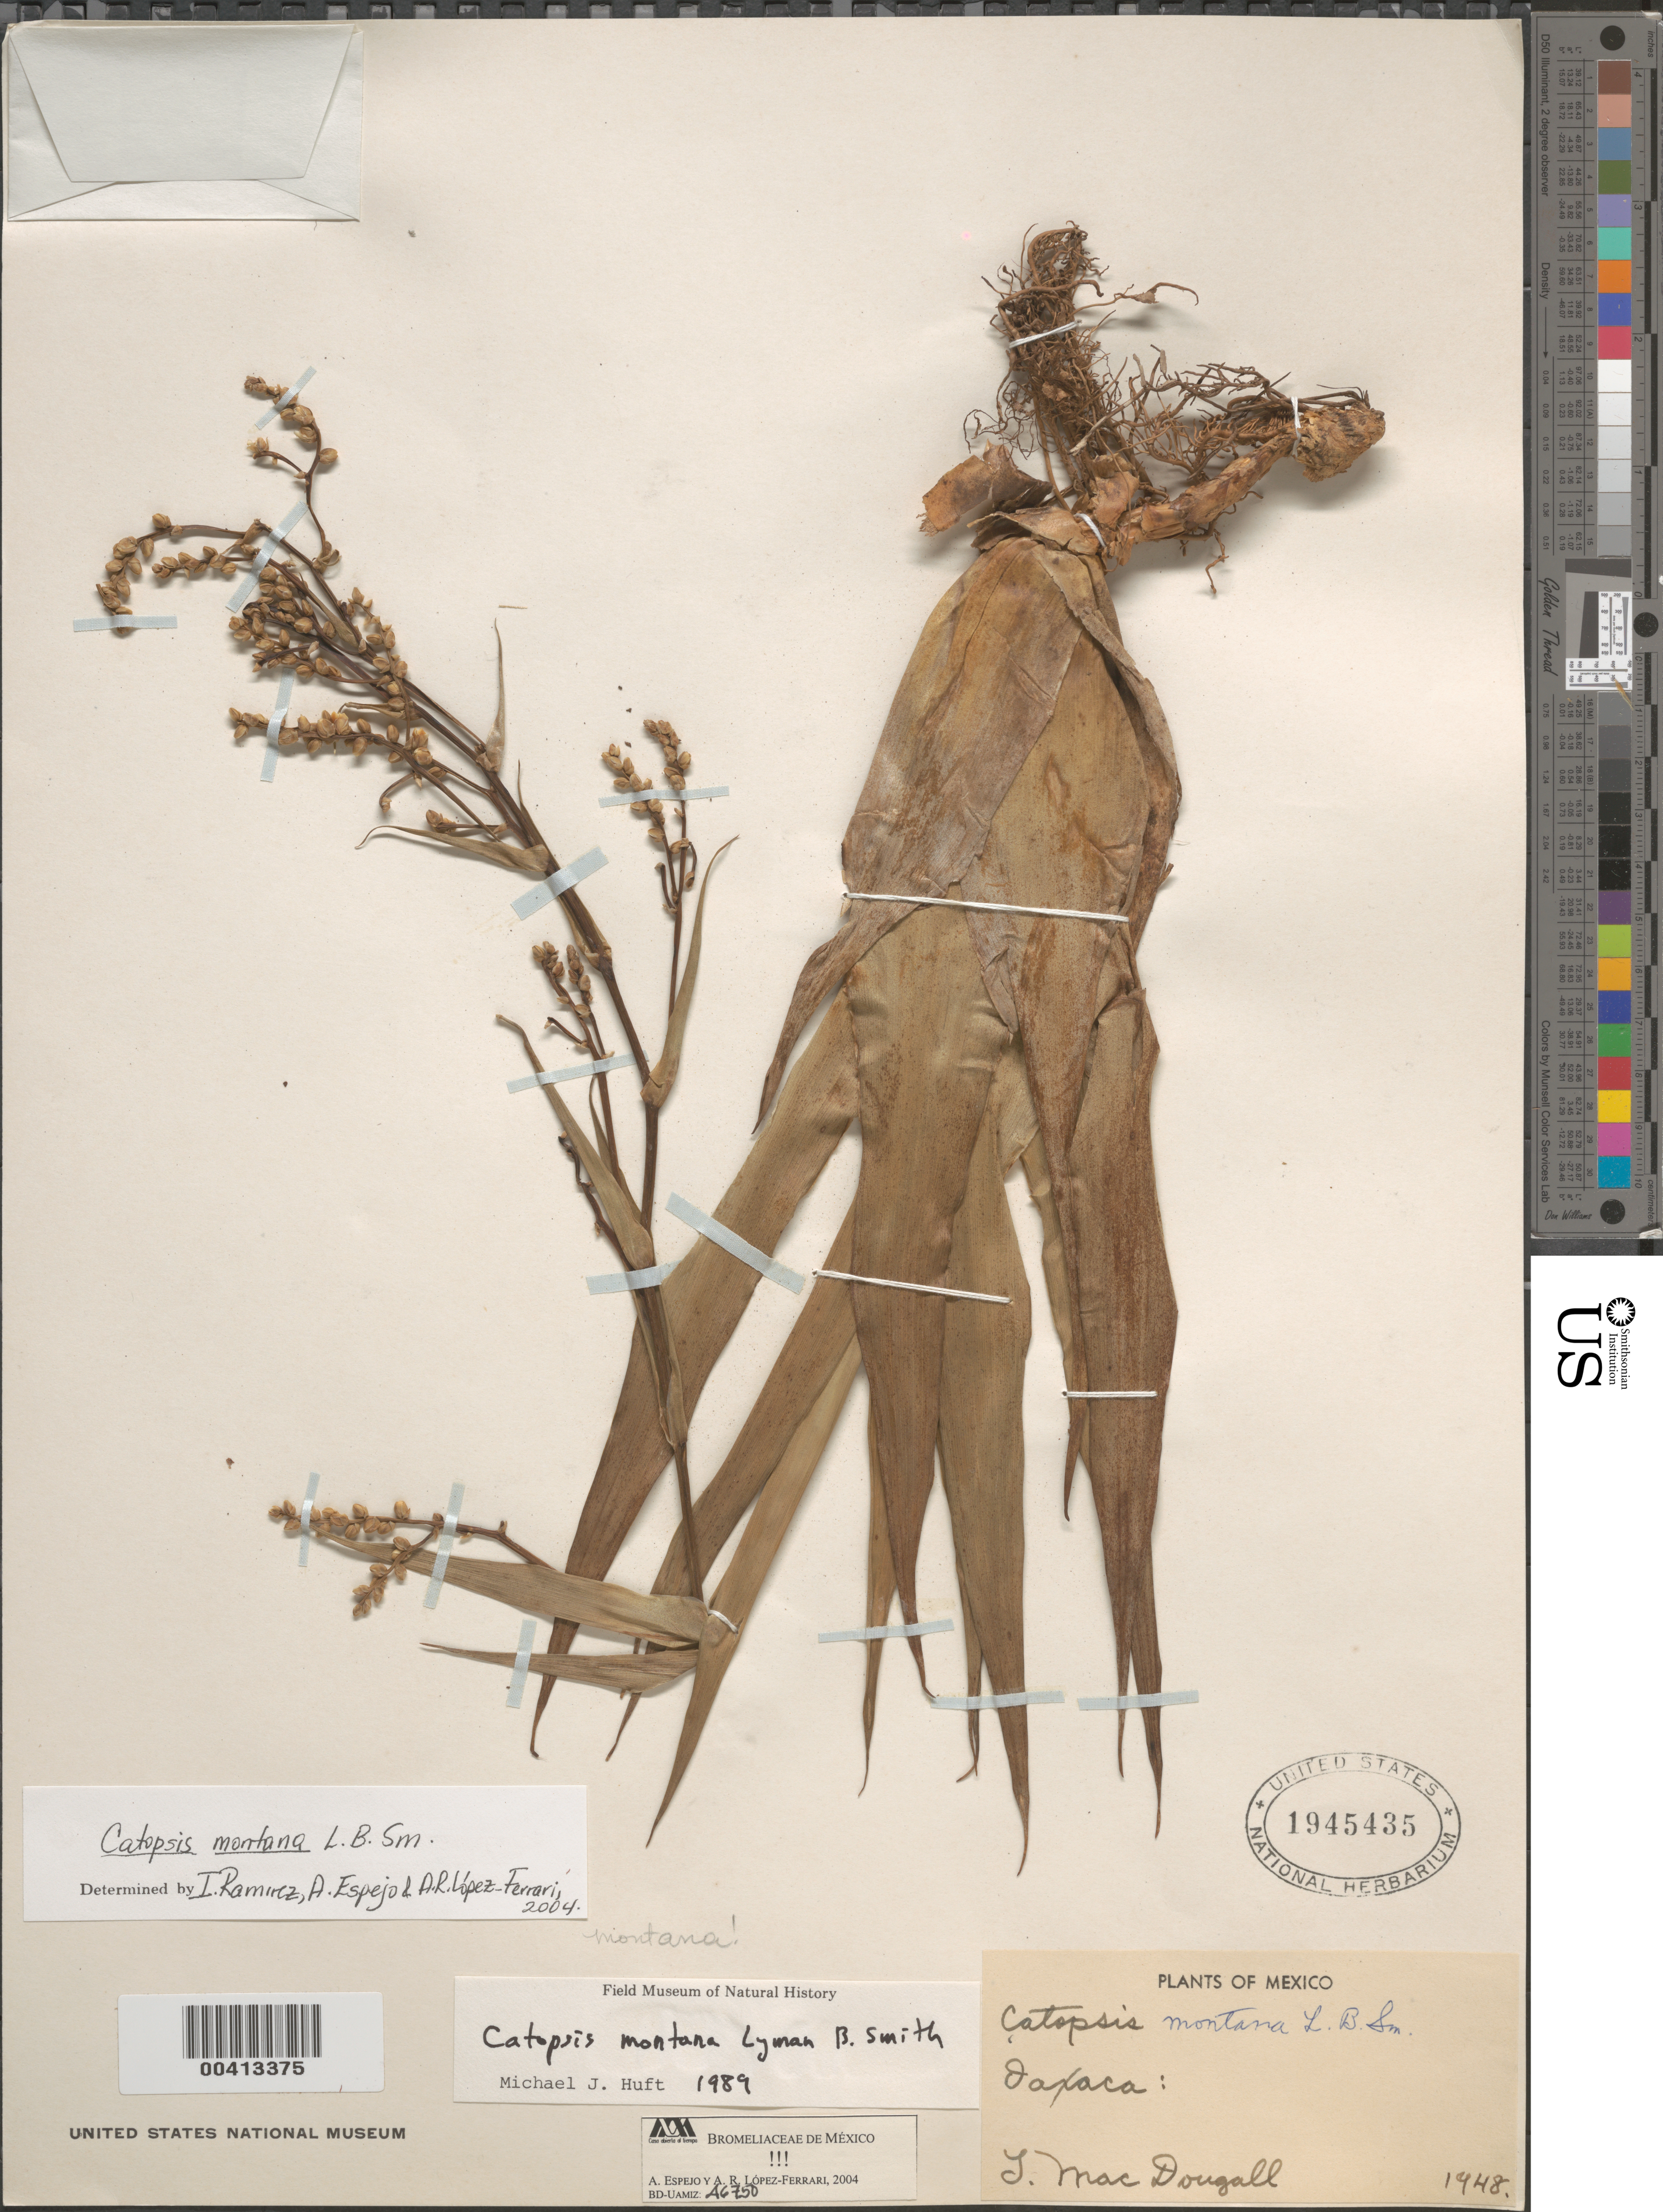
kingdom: Plantae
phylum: Tracheophyta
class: Liliopsida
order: Poales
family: Bromeliaceae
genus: Catopsis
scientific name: Catopsis montana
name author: L.B. Sm.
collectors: F. Macdougall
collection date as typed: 1948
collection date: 1948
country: Mexico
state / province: Oaxaca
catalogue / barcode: US 1945435